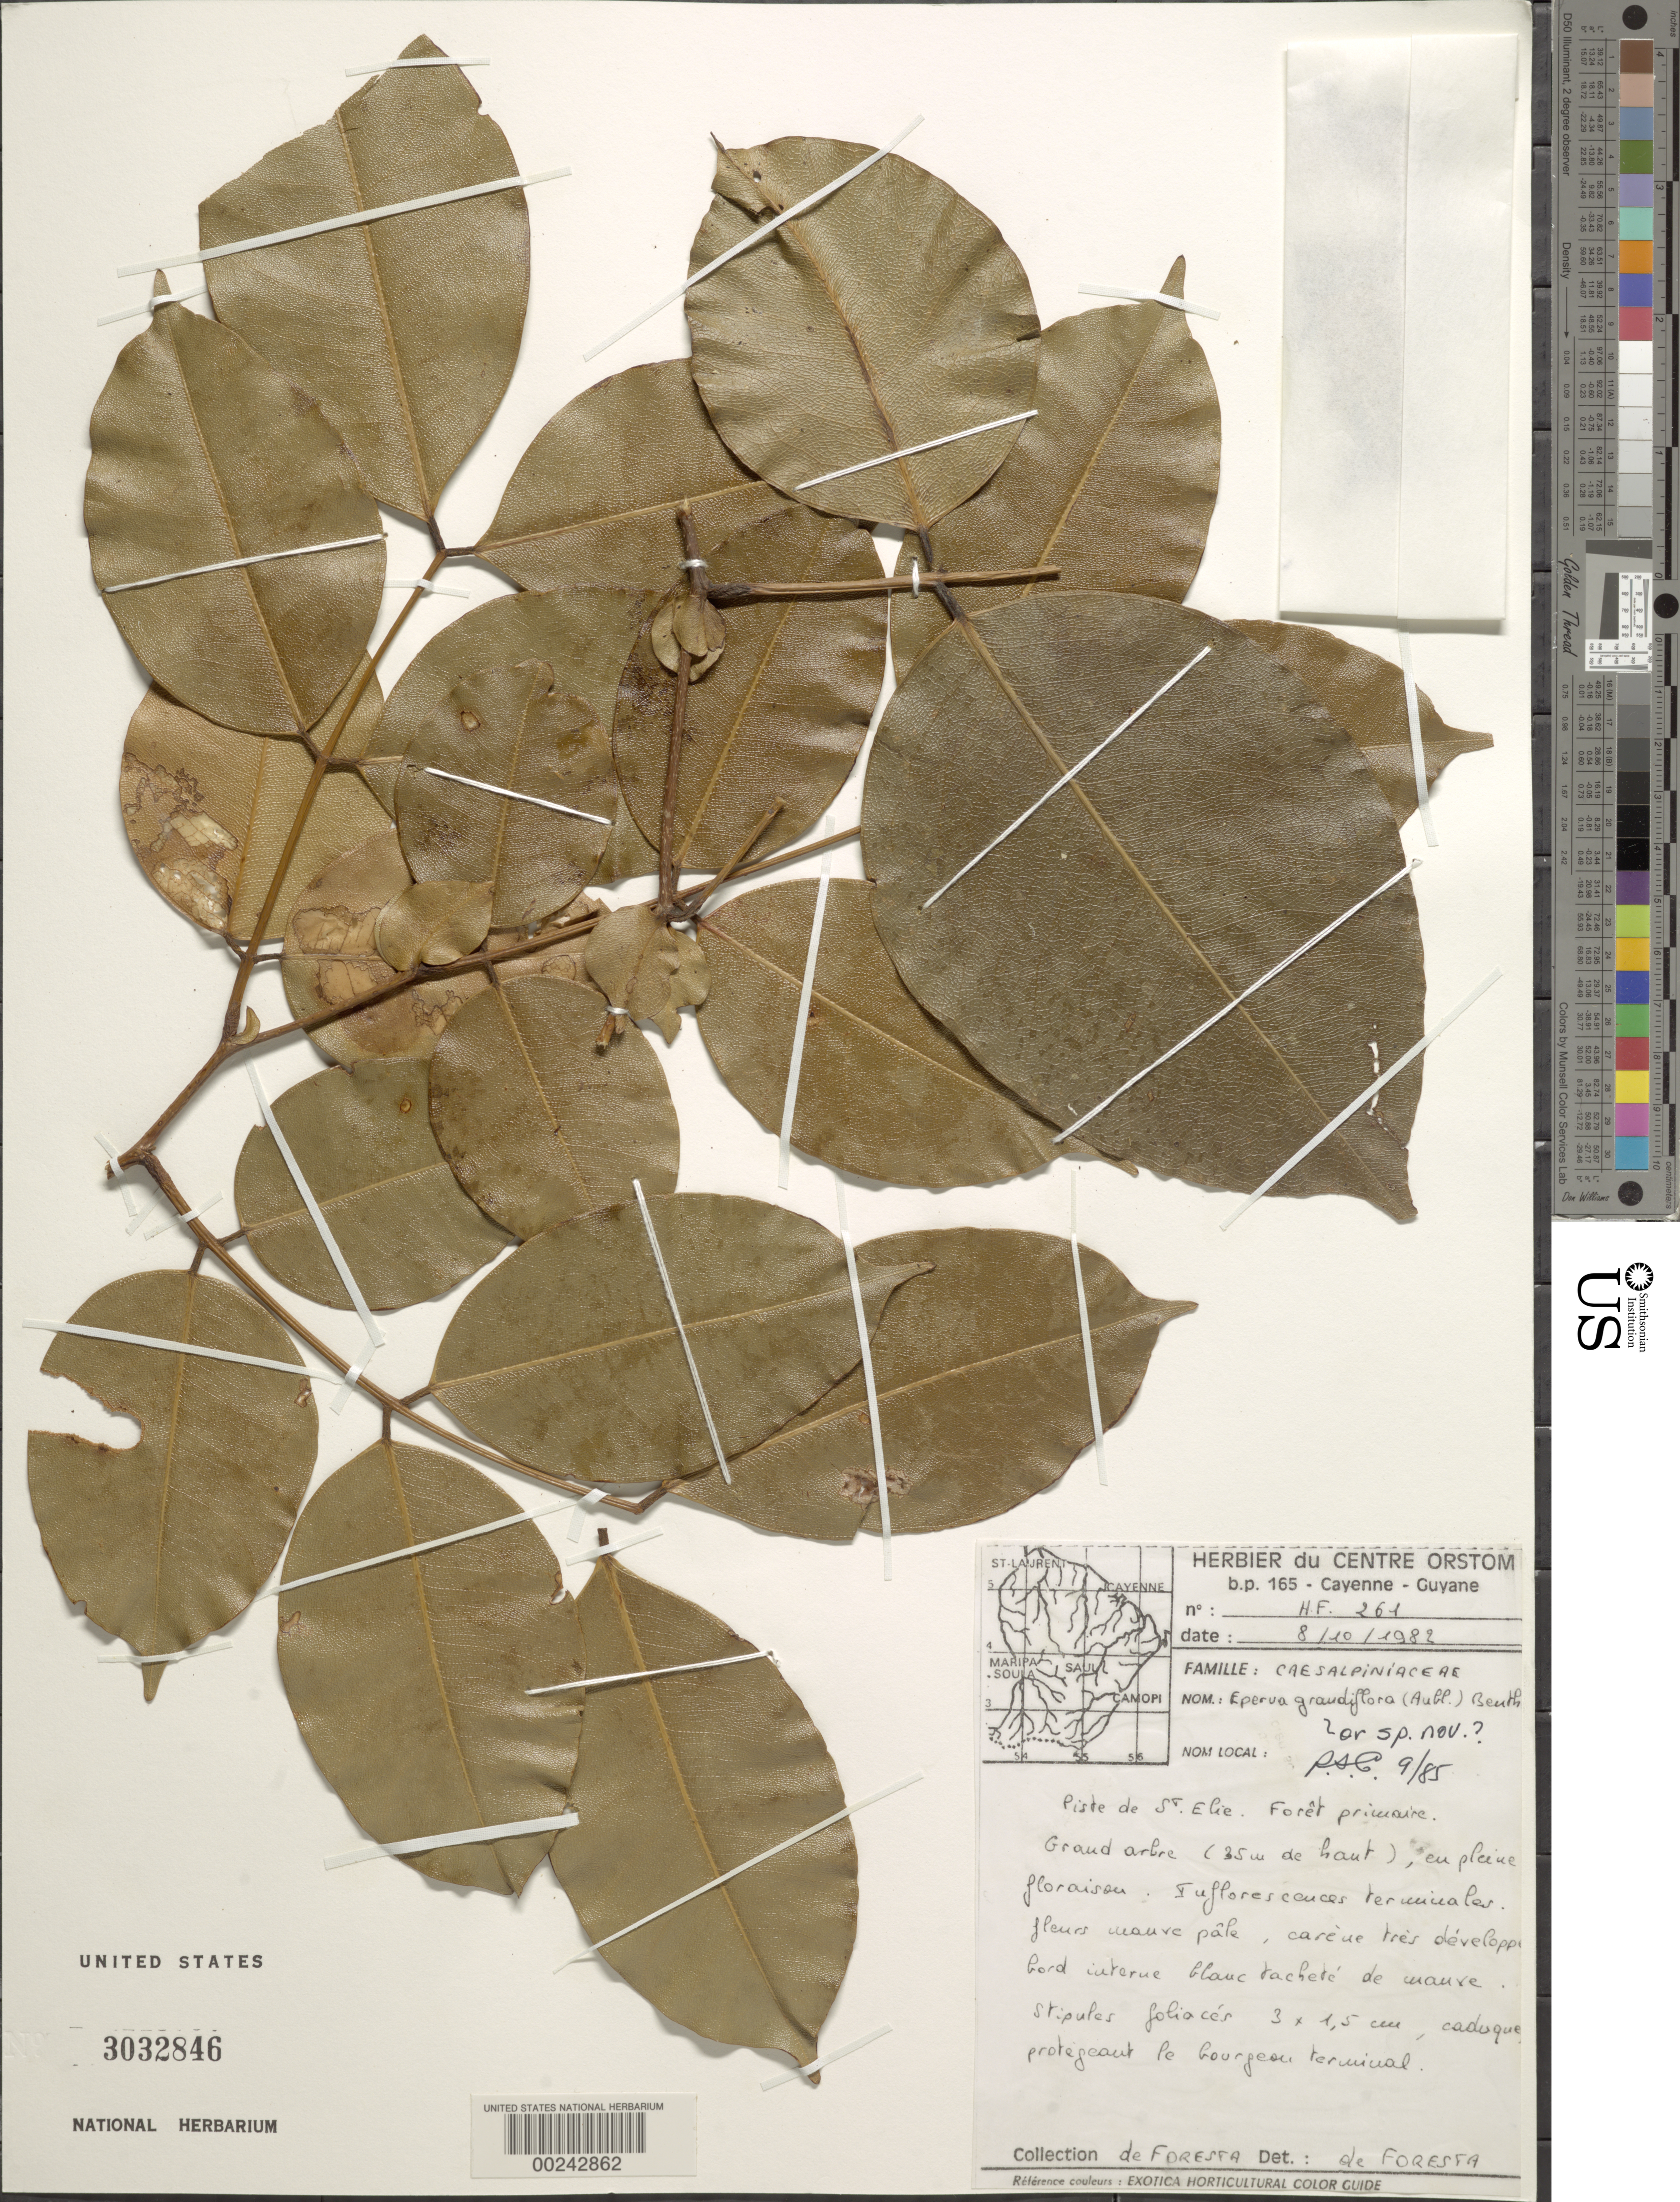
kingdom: Plantae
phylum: Tracheophyta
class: Magnoliopsida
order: Fabales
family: Fabaceae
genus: Eperua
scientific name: Eperua grandiflora subsp. grandiflora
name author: (Aubl.) Benth.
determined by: Fortes, E. A.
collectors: H. de Foresta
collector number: Hf261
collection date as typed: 10 Aug 1982 or 08 Oct 1982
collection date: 1982-08-10 or 1982-10-08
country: French Guiana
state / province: Cayenne / Saint-Laurent-du-Maroni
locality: Piste de st. elie. [in former inini arrondissement.]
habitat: Primative forest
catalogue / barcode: US 3032846